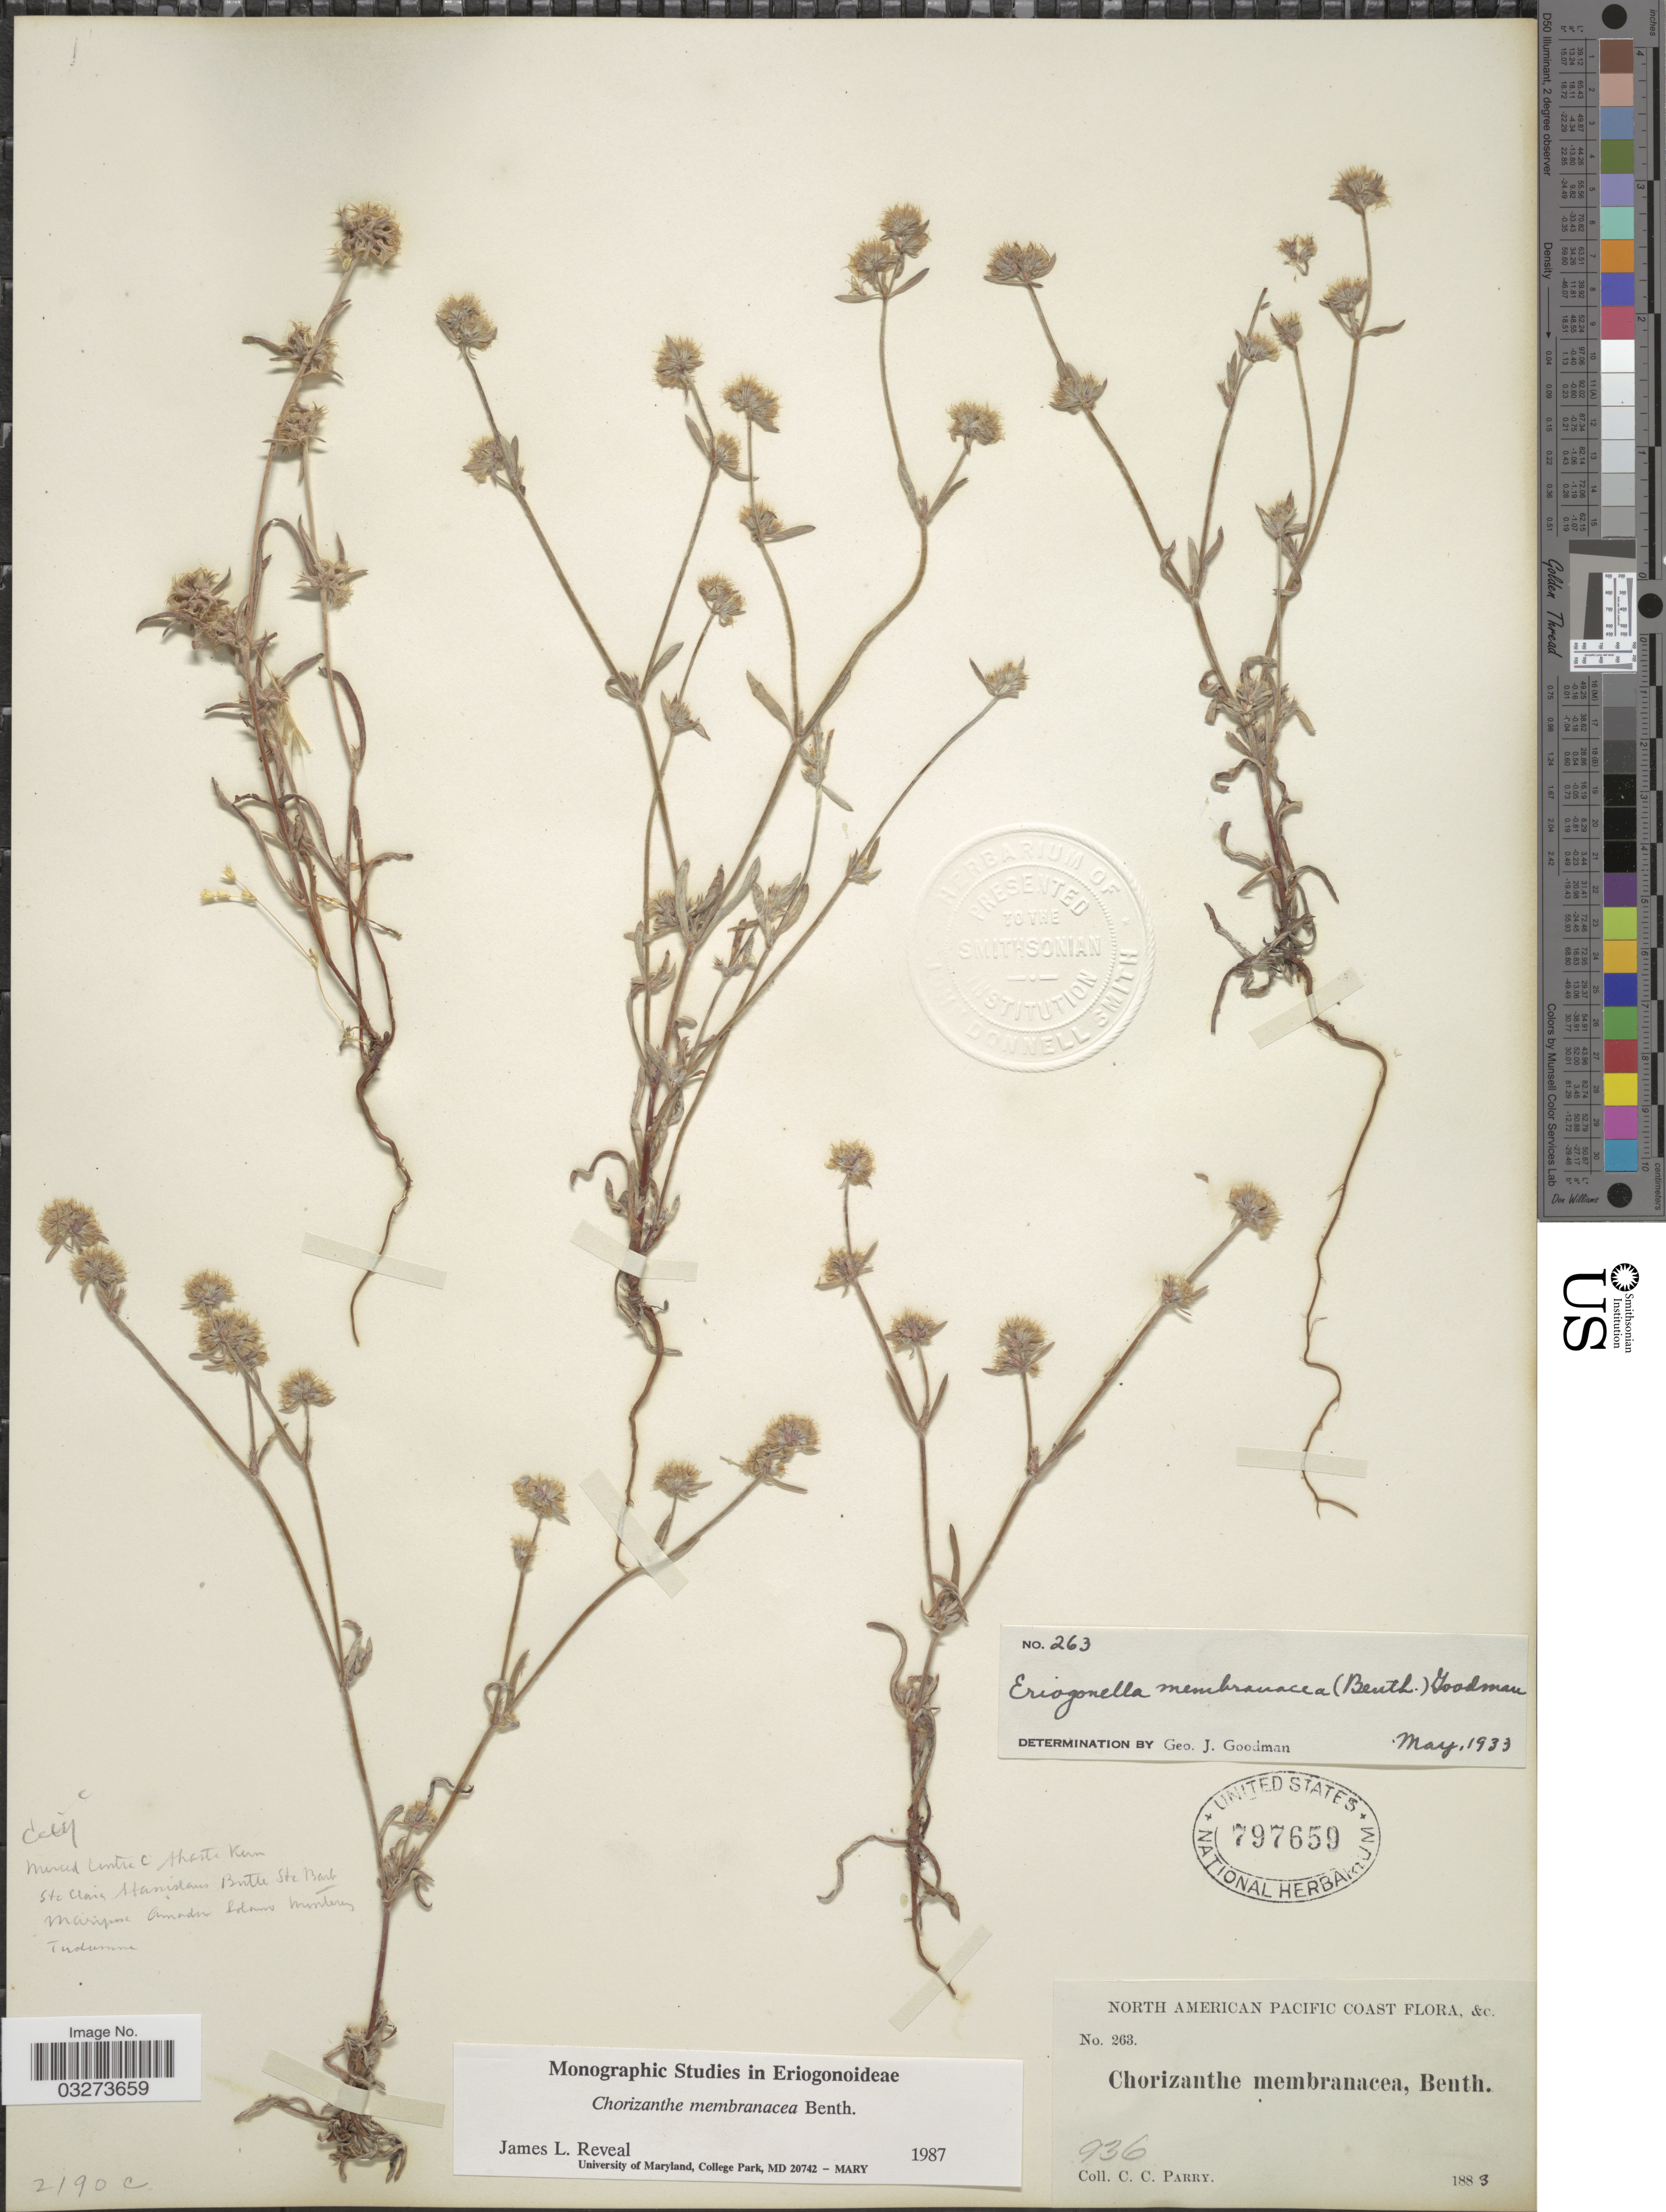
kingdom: Plantae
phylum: Tracheophyta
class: Magnoliopsida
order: Caryophyllales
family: Polygonaceae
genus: Chorizanthe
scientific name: Chorizanthe membranacea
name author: Benth.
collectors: C. C. Parry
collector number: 263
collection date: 1883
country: United States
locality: North American Pacific Coast, &c.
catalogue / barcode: US 797659